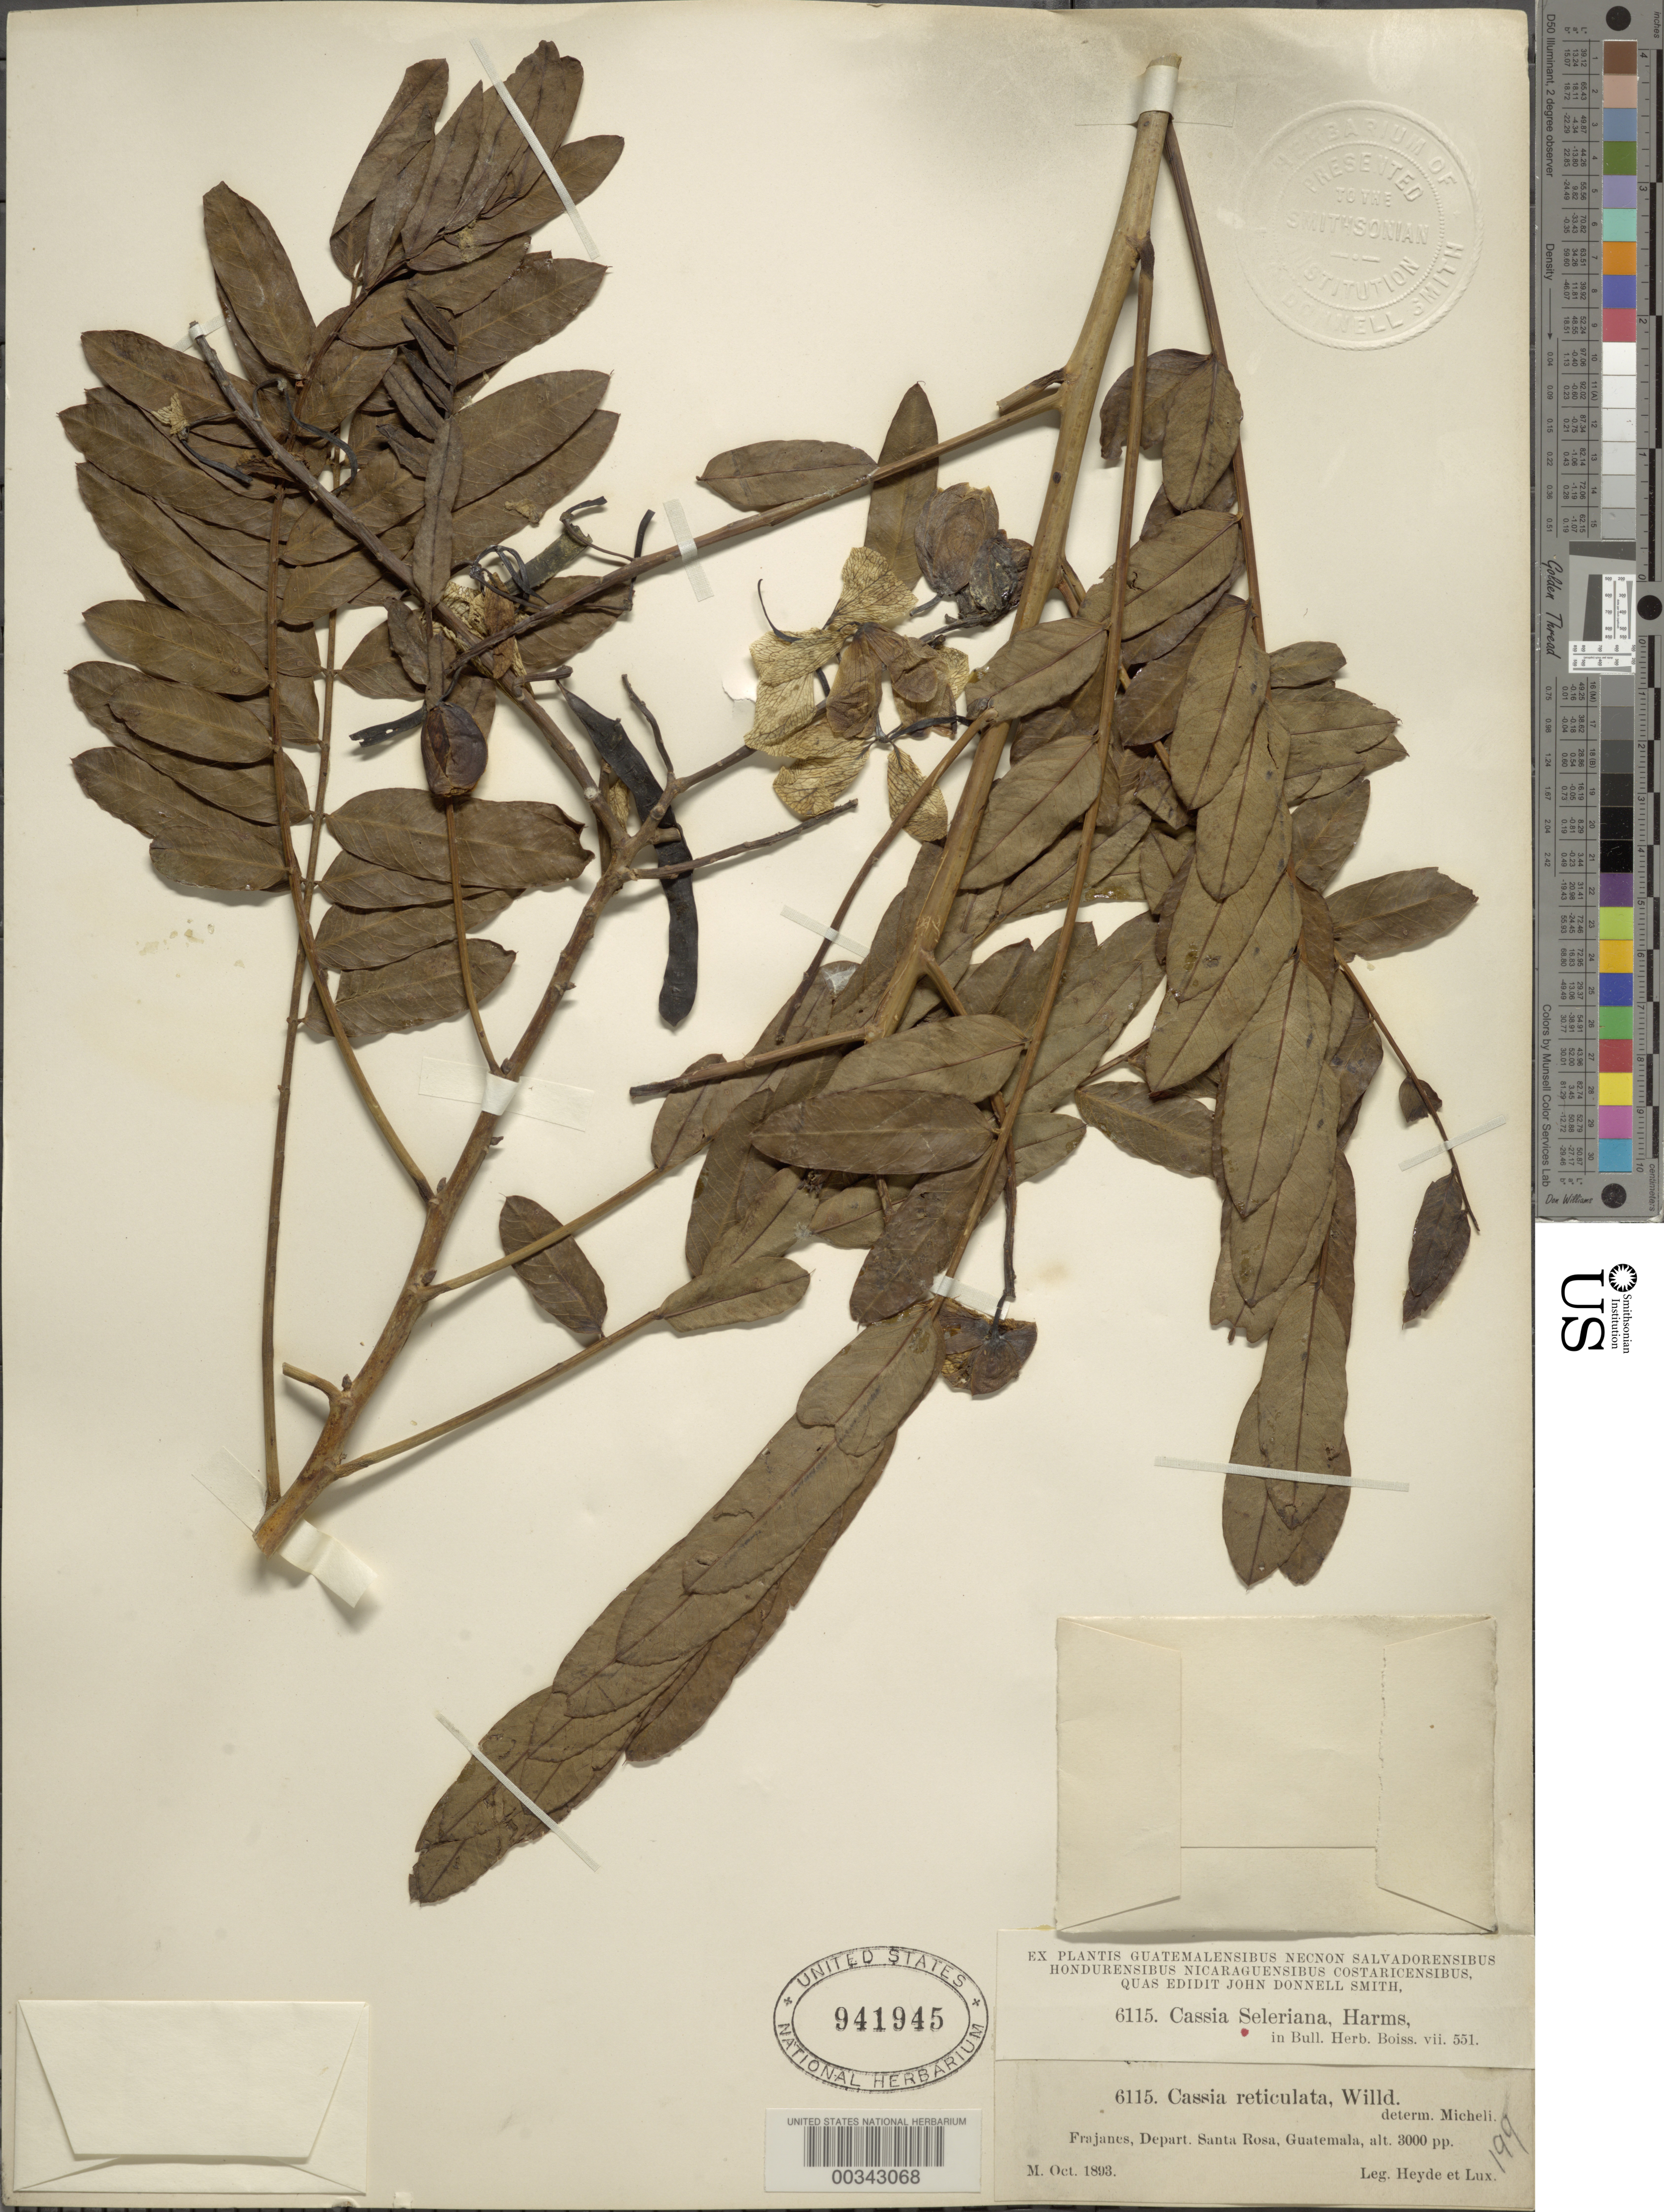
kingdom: Plantae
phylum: Tracheophyta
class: Magnoliopsida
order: Fabales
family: Fabaceae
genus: Senna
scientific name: Senna nicaraguensis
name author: (Benth.) H.S. Irwin & Barneby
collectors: E. T. Heyde & E. Lux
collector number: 6115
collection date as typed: Oct 1893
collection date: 1893-10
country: Guatemala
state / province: Santa Rosa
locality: Frajanes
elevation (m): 914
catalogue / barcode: US 941945